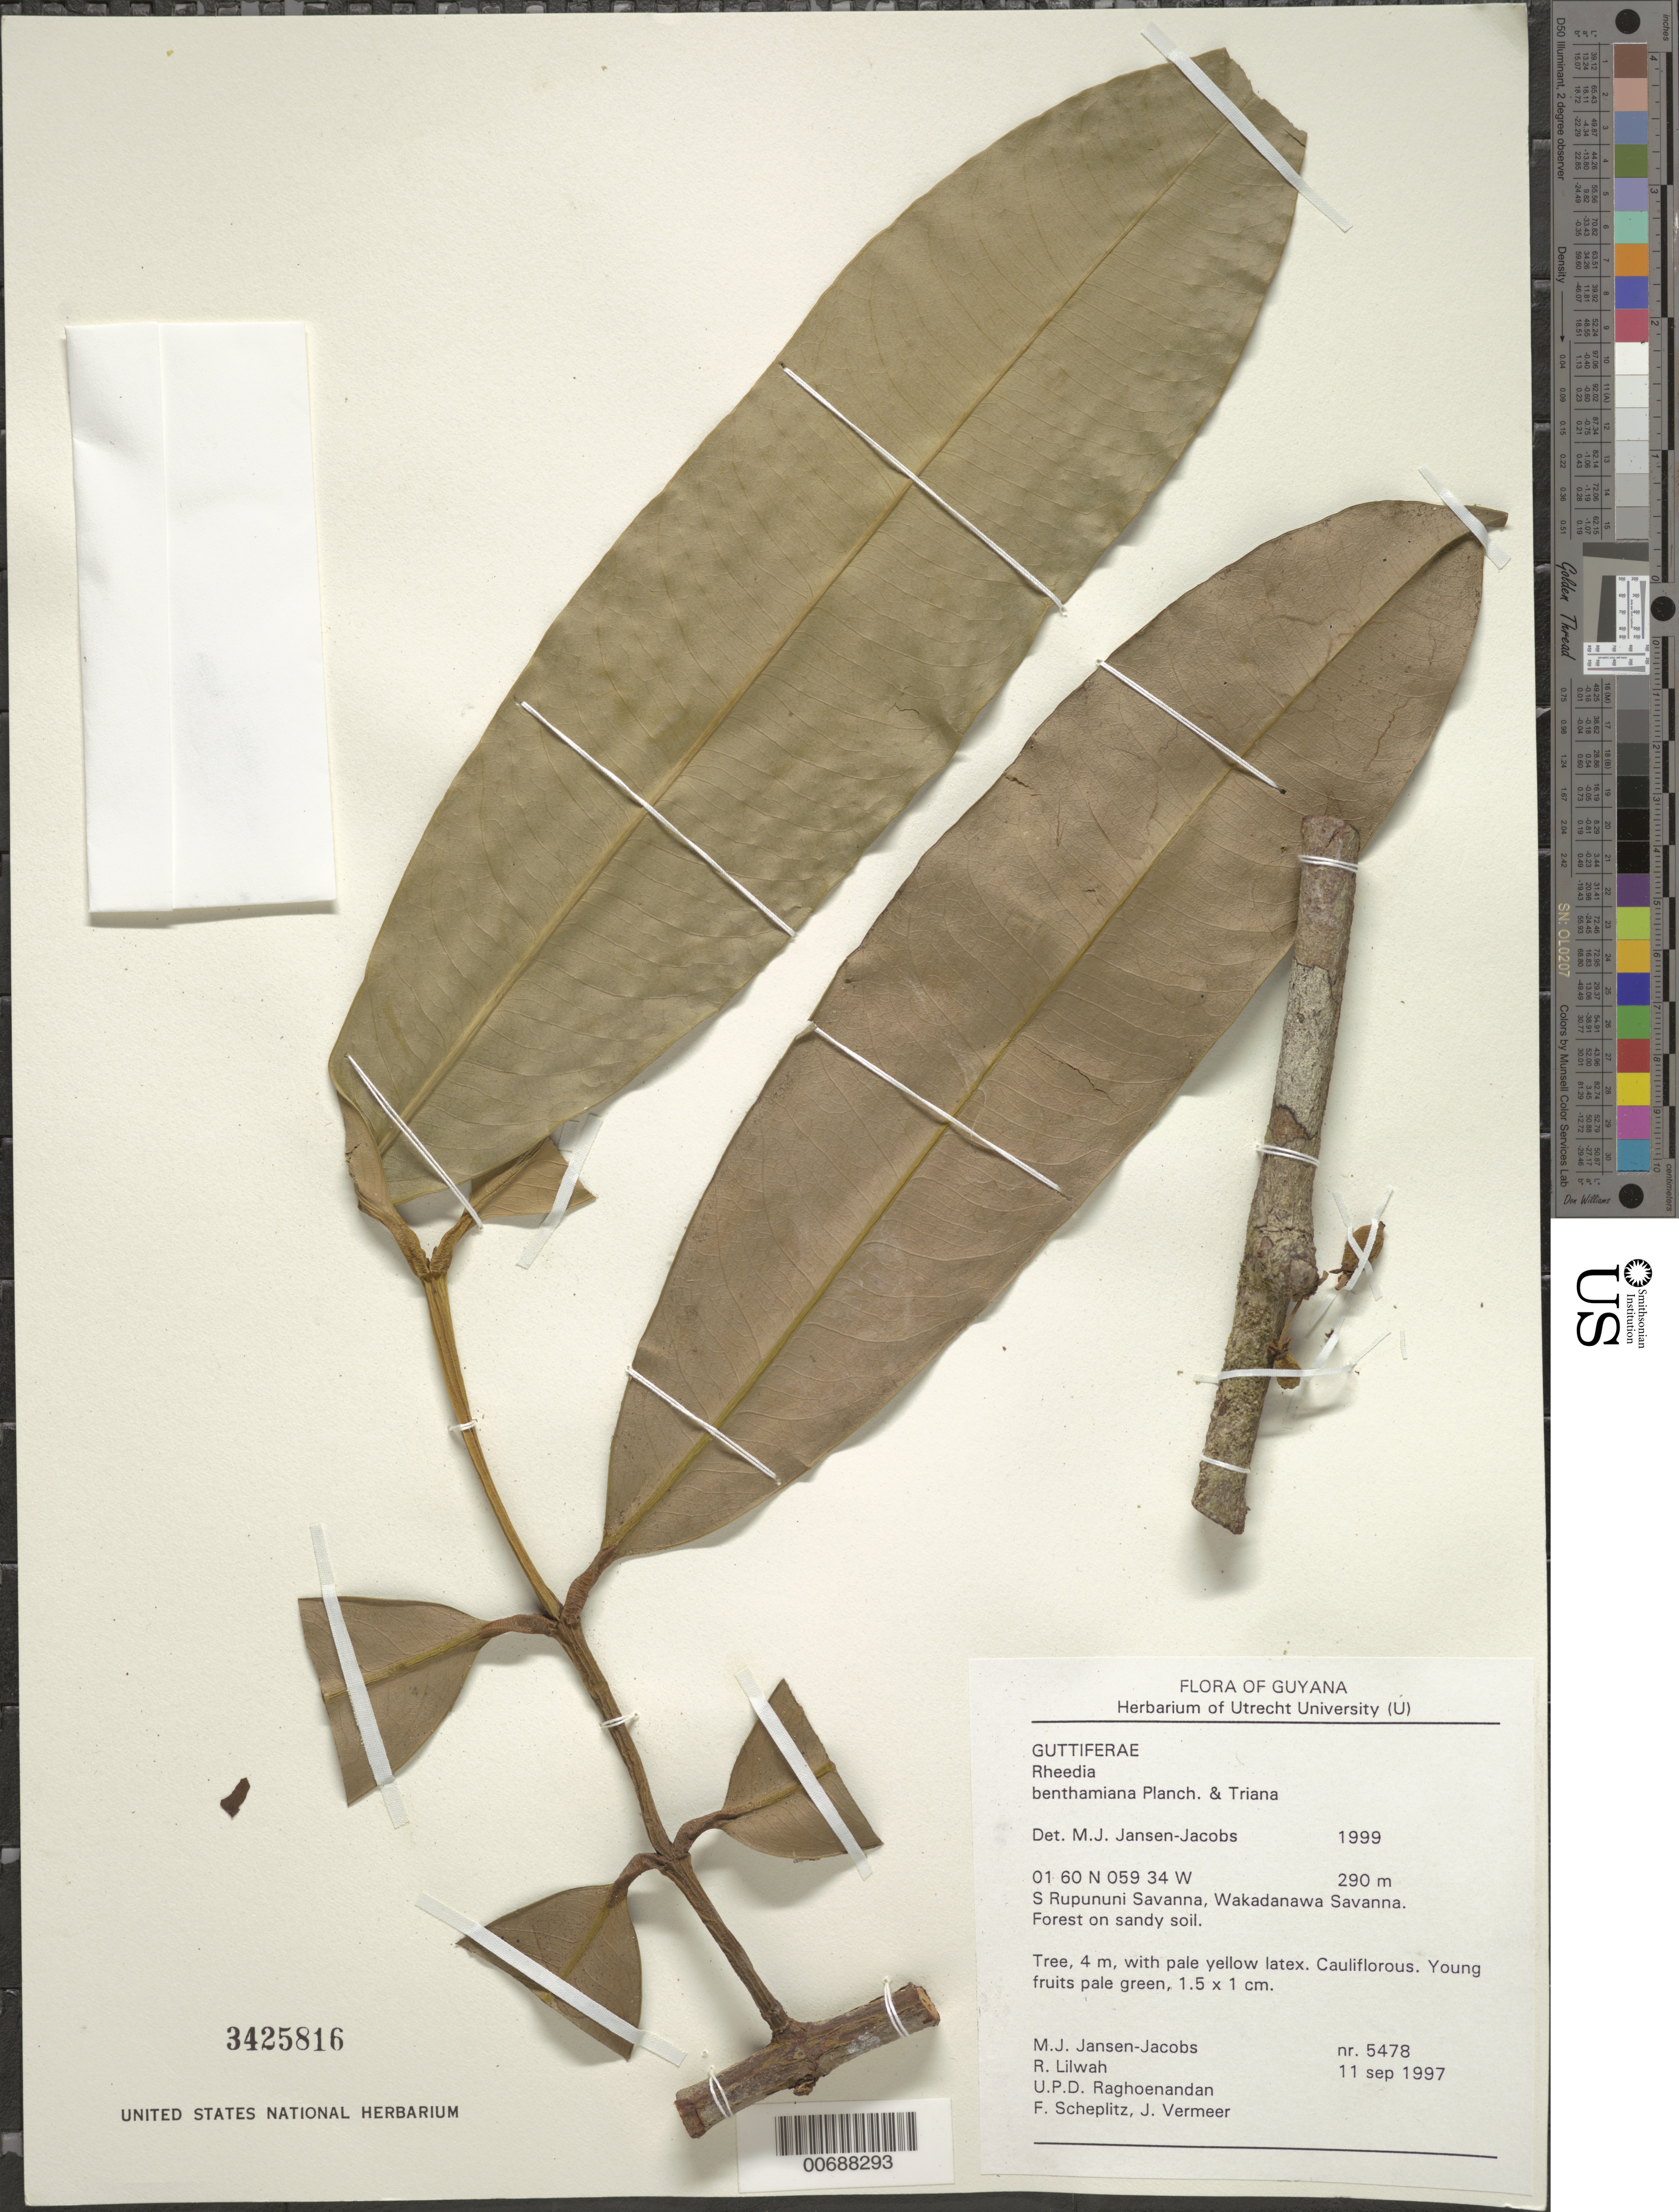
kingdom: Plantae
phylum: Tracheophyta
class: Magnoliopsida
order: Malpighiales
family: Clusiaceae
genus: Garcinia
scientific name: Garcinia benthamiana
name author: (Planch. & Triana) Pipoly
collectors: M. J. Jansen-Jacobs, R. Lilwah, U. Raghoenandan, F. Scheplitz & J. Vermeer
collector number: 5478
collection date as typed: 11-Sep-97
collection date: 1997-09-11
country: Guyana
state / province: U. Takutu-U. Essequibo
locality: S. Rupununi savanna, Wakadanawa Savanna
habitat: Forest on sandy soil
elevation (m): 290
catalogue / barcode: US 3425816